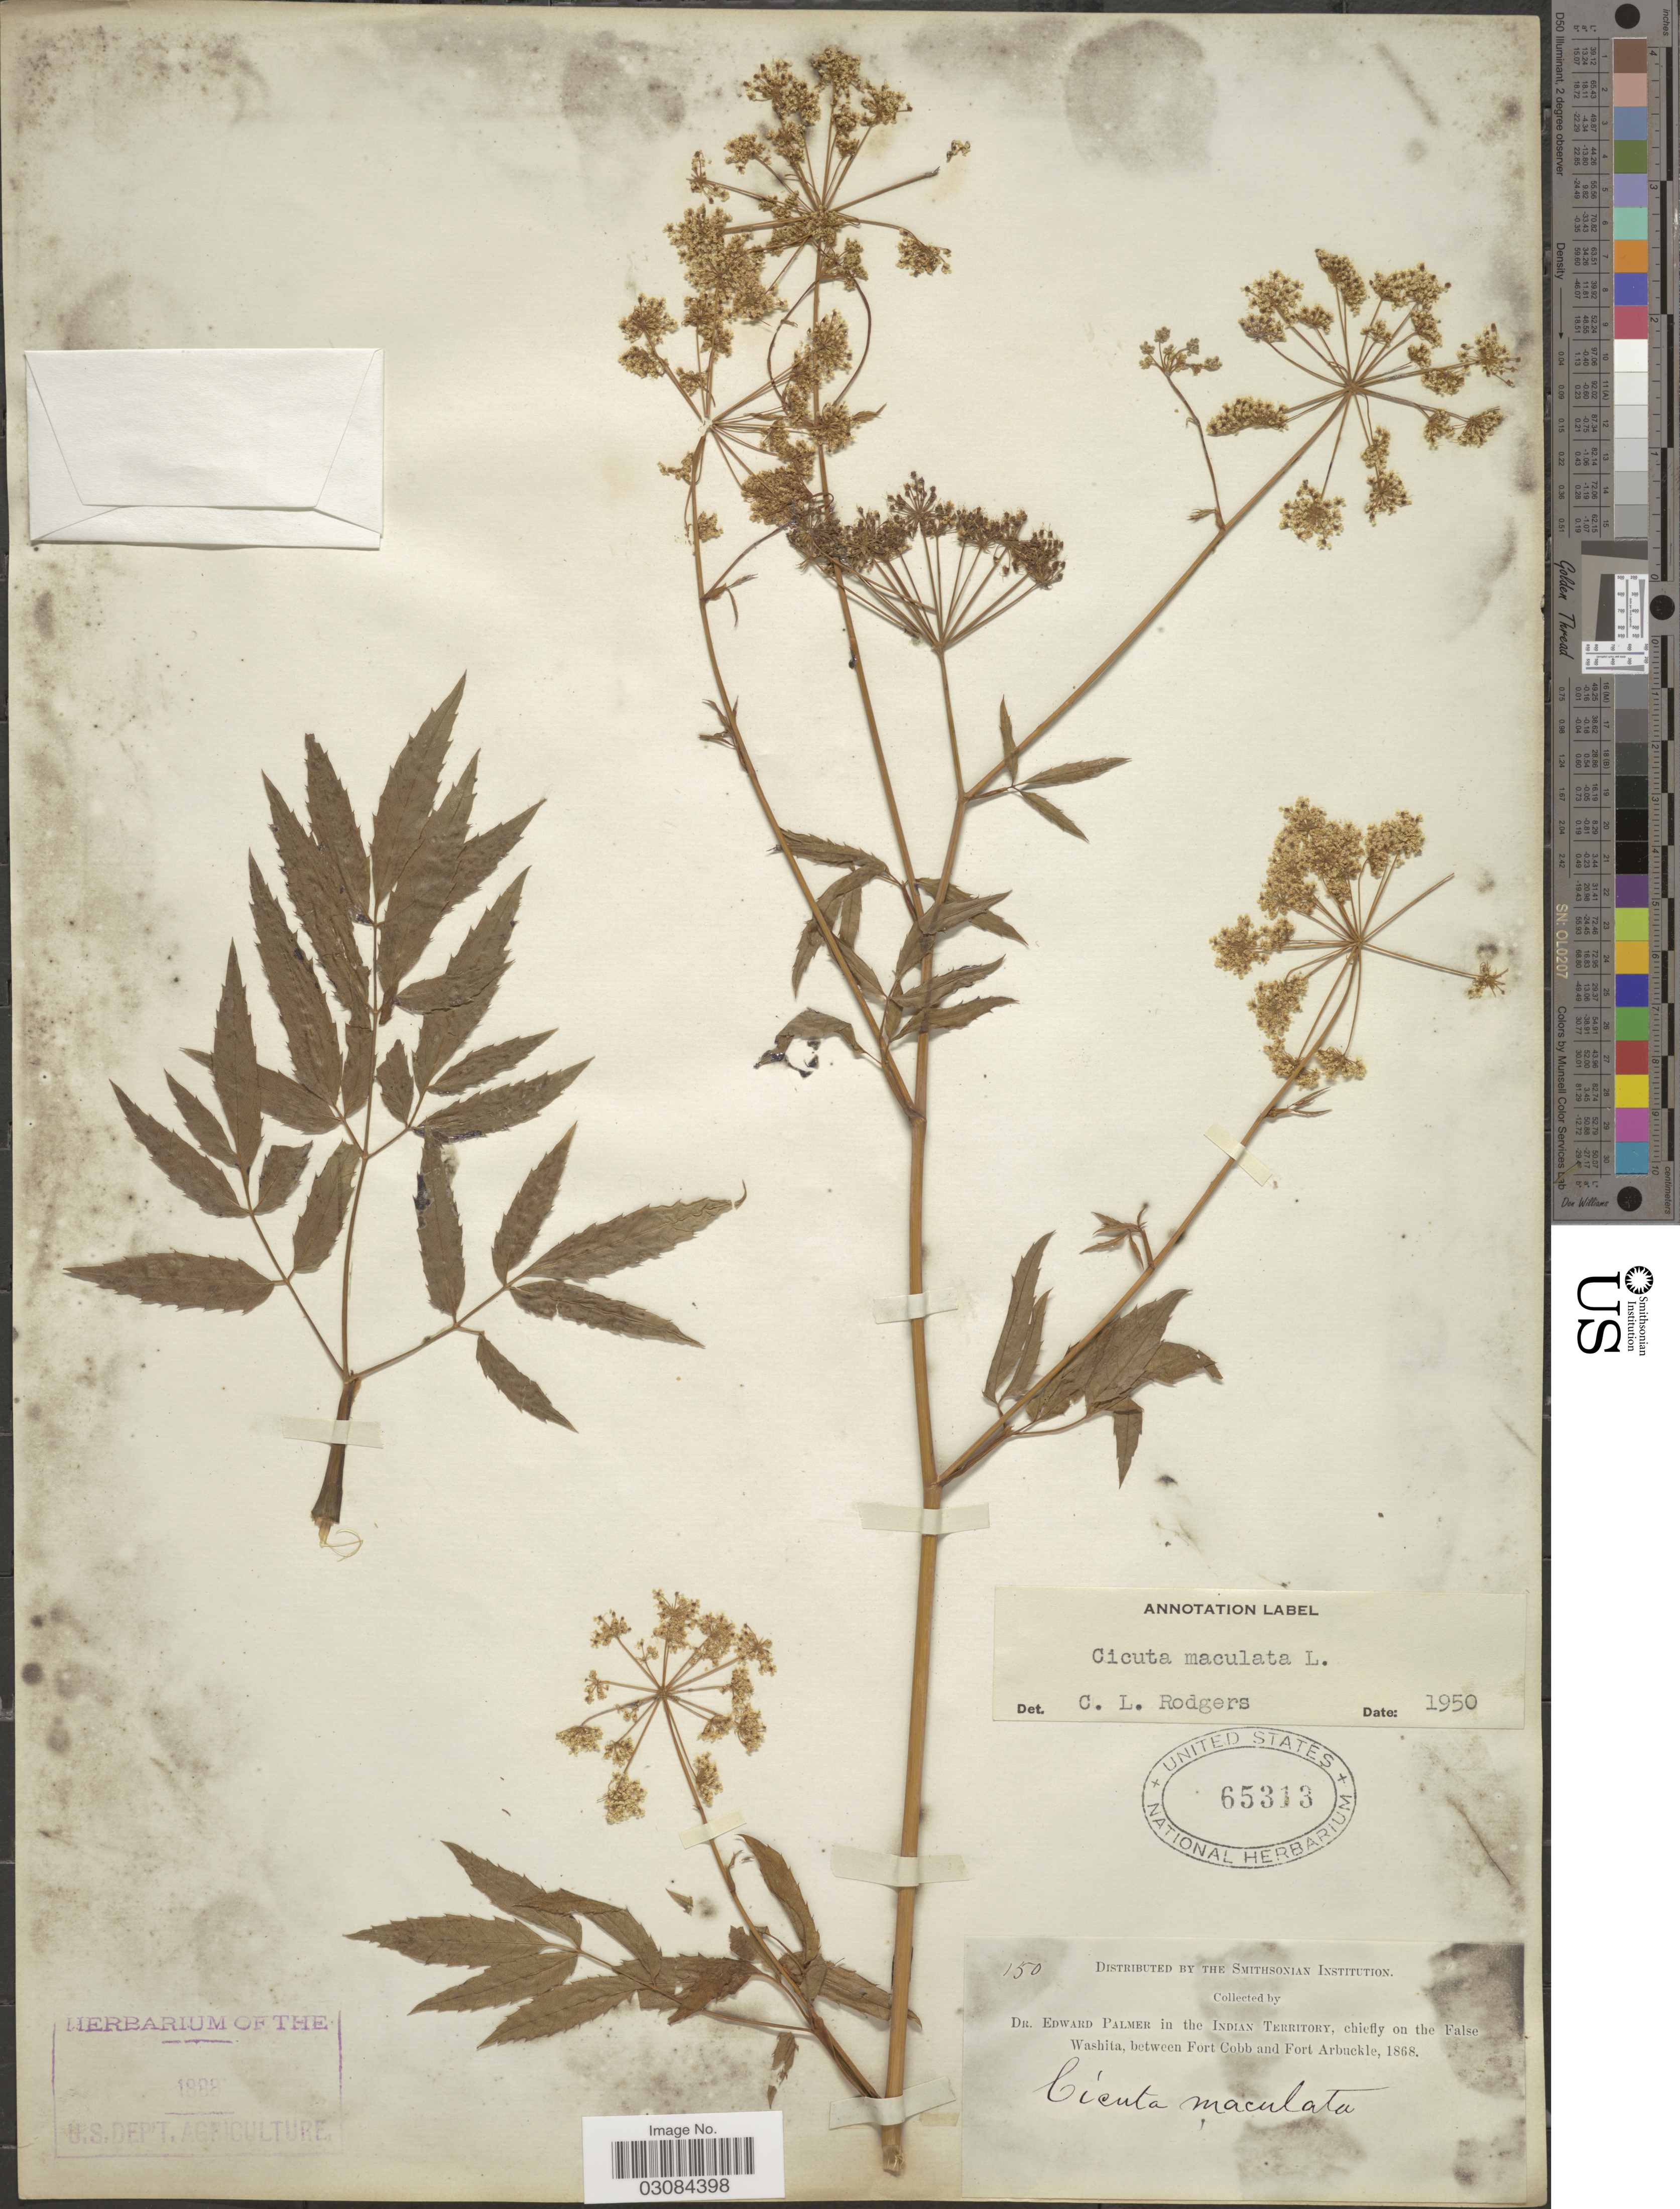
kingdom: Plantae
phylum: Tracheophyta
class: Magnoliopsida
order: Apiales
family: Apiaceae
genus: Cicuta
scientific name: Cicuta maculata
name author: L.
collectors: E. Palmer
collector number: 150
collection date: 1868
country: United States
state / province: Oklahoma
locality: Indian Territory, chiefly on the False Washita, between Fort Cobb and Fort Arbuckle.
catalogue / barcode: US 65313